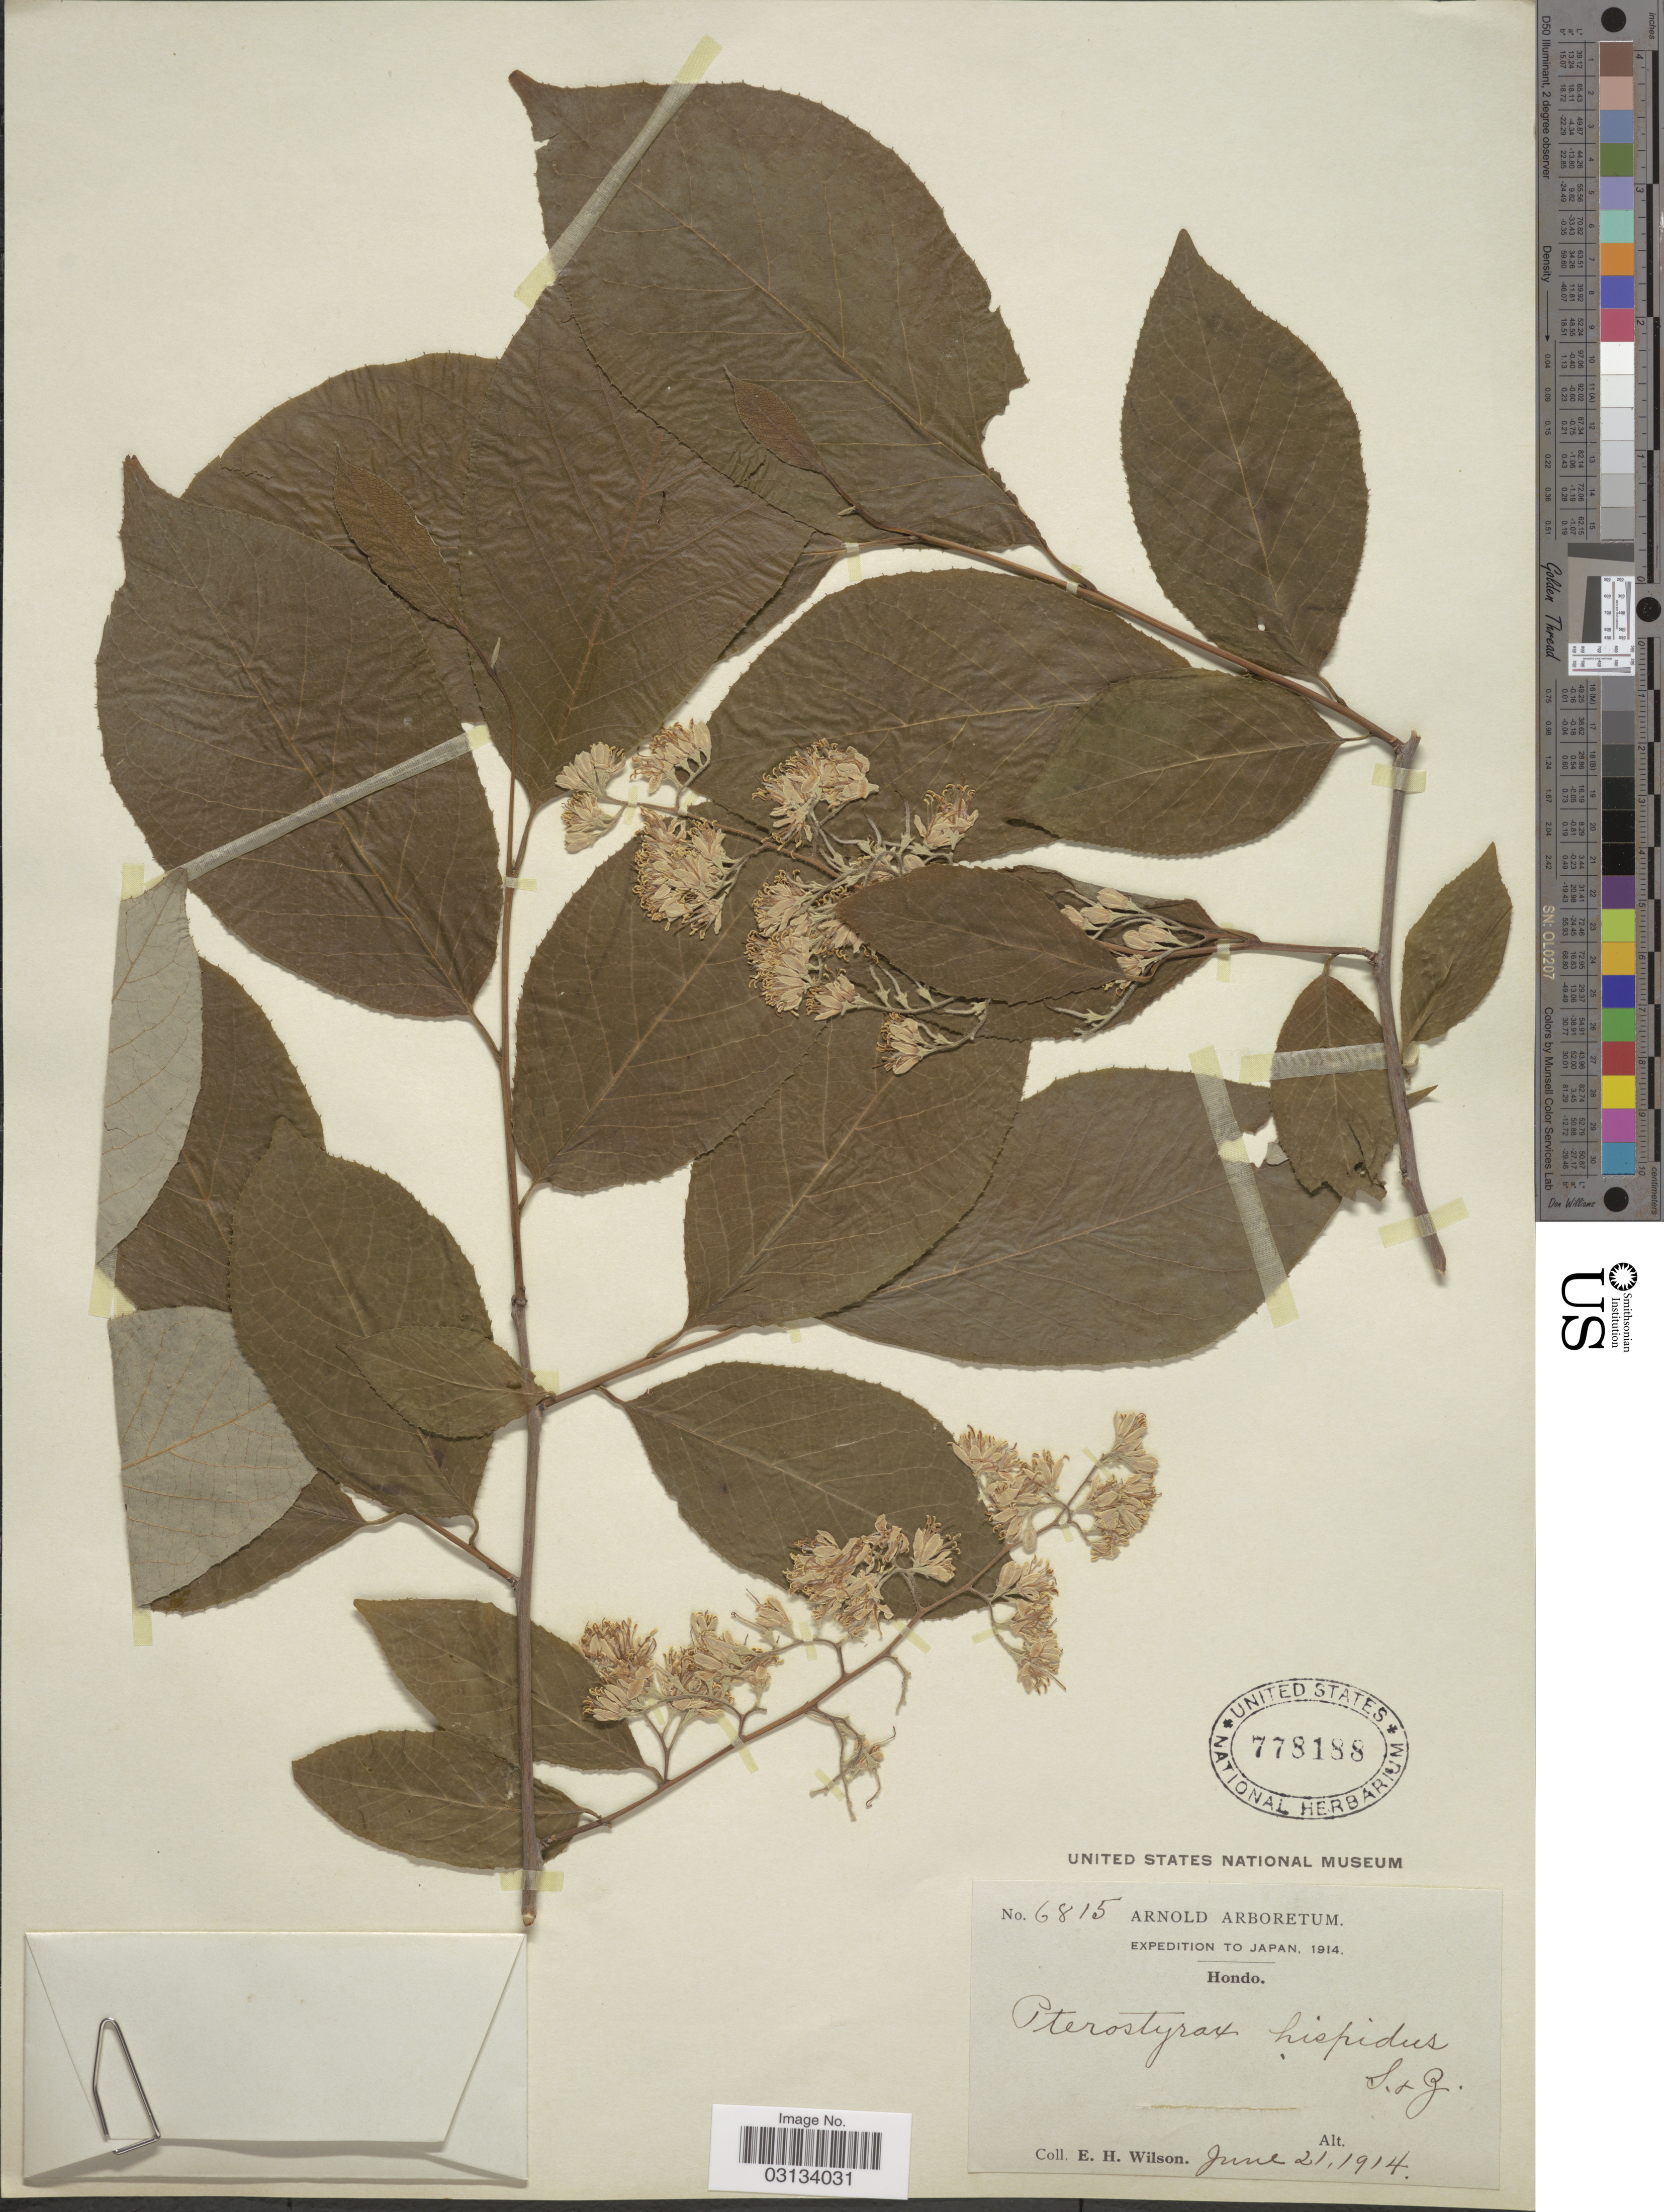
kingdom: Plantae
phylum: Tracheophyta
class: Magnoliopsida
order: Ericales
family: Styracaceae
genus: Pterostyrax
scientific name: Pterostyrax hispidus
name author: Siebold & Zucc.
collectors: E. Wilson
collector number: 6815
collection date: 1914-06-21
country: Japan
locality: Hondo.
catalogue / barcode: US 778188